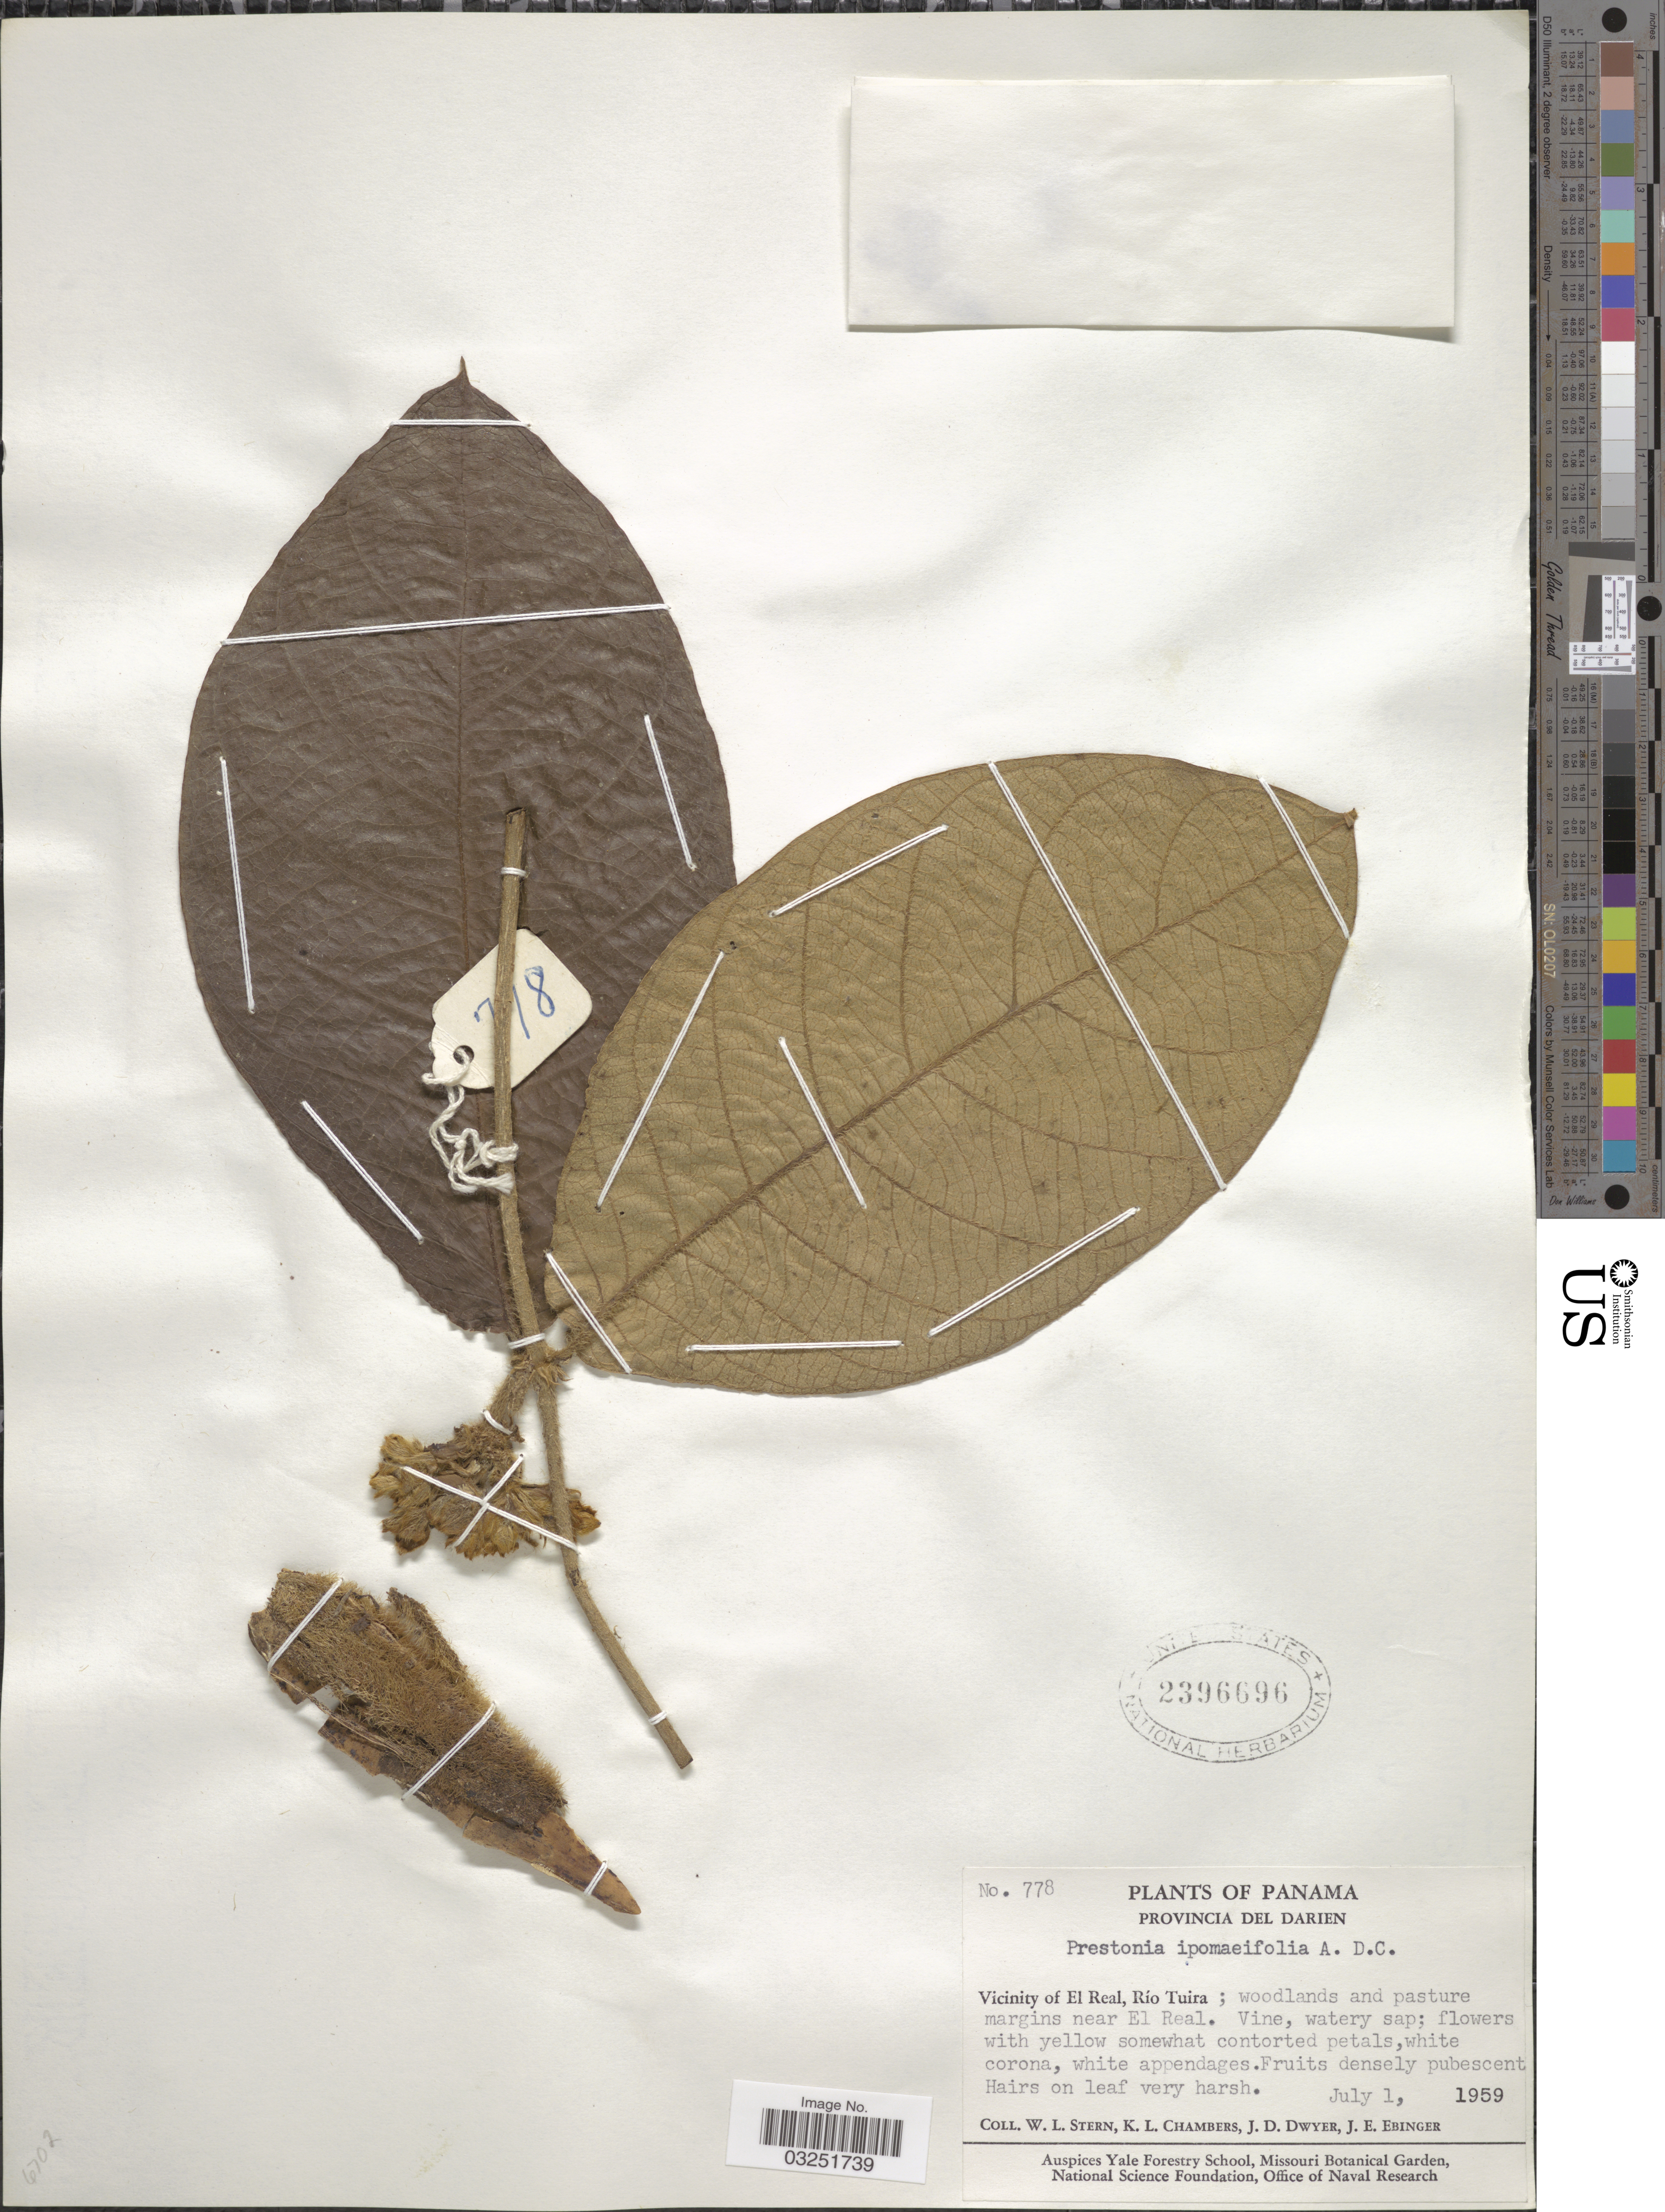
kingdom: Plantae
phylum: Tracheophyta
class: Magnoliopsida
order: Gentianales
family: Apocynaceae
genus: Prestonia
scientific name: Prestonia ipomaeifolia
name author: A. DC.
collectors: W. L. Stern, K. Chambers, J. D. Dwyer & J. Ebinger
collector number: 778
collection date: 1959-07-01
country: Panama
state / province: Darién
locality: Provincia Del Darien, Vicinity of El Real, Río Tuira; woodlands and pasture margins near El Real.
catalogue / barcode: US 2396696